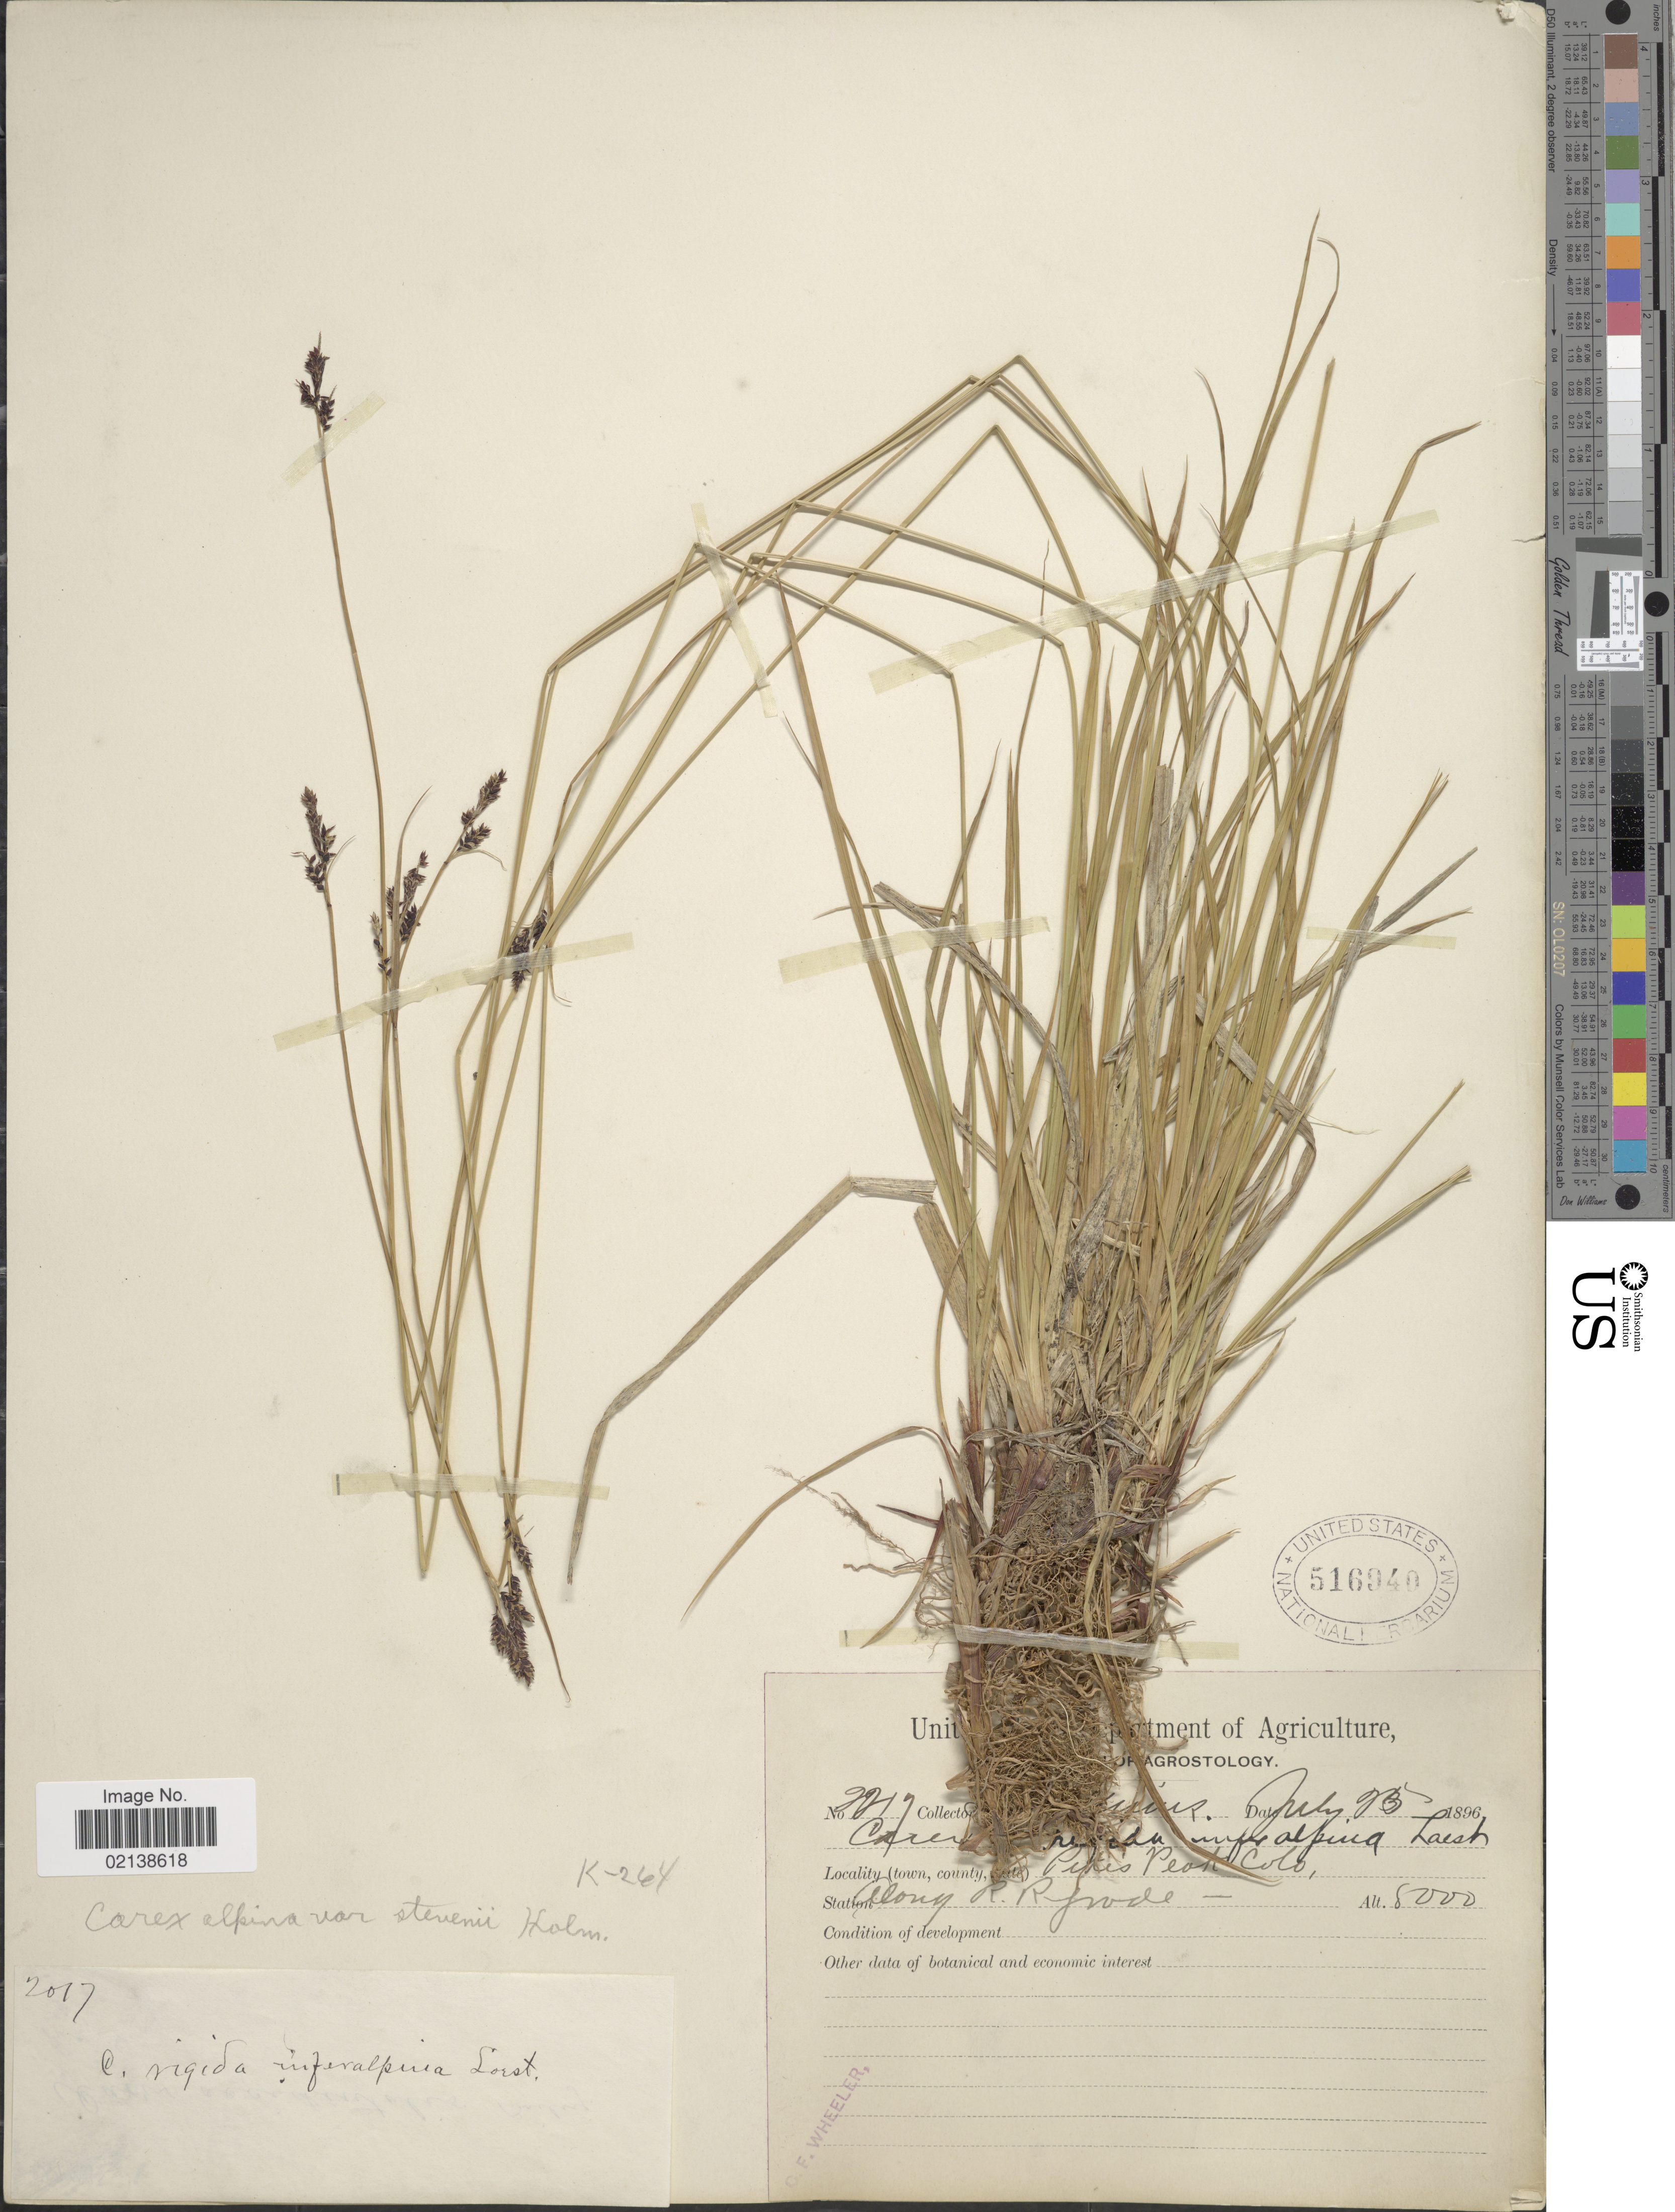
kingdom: Plantae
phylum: Tracheophyta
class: Liliopsida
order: Poales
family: Cyperaceae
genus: Carex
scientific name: Carex stevenii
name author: (Holm) Kalela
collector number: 2217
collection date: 1896-07-25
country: United States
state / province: Colorado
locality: Pikes Peak, Colo.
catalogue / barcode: US 516940